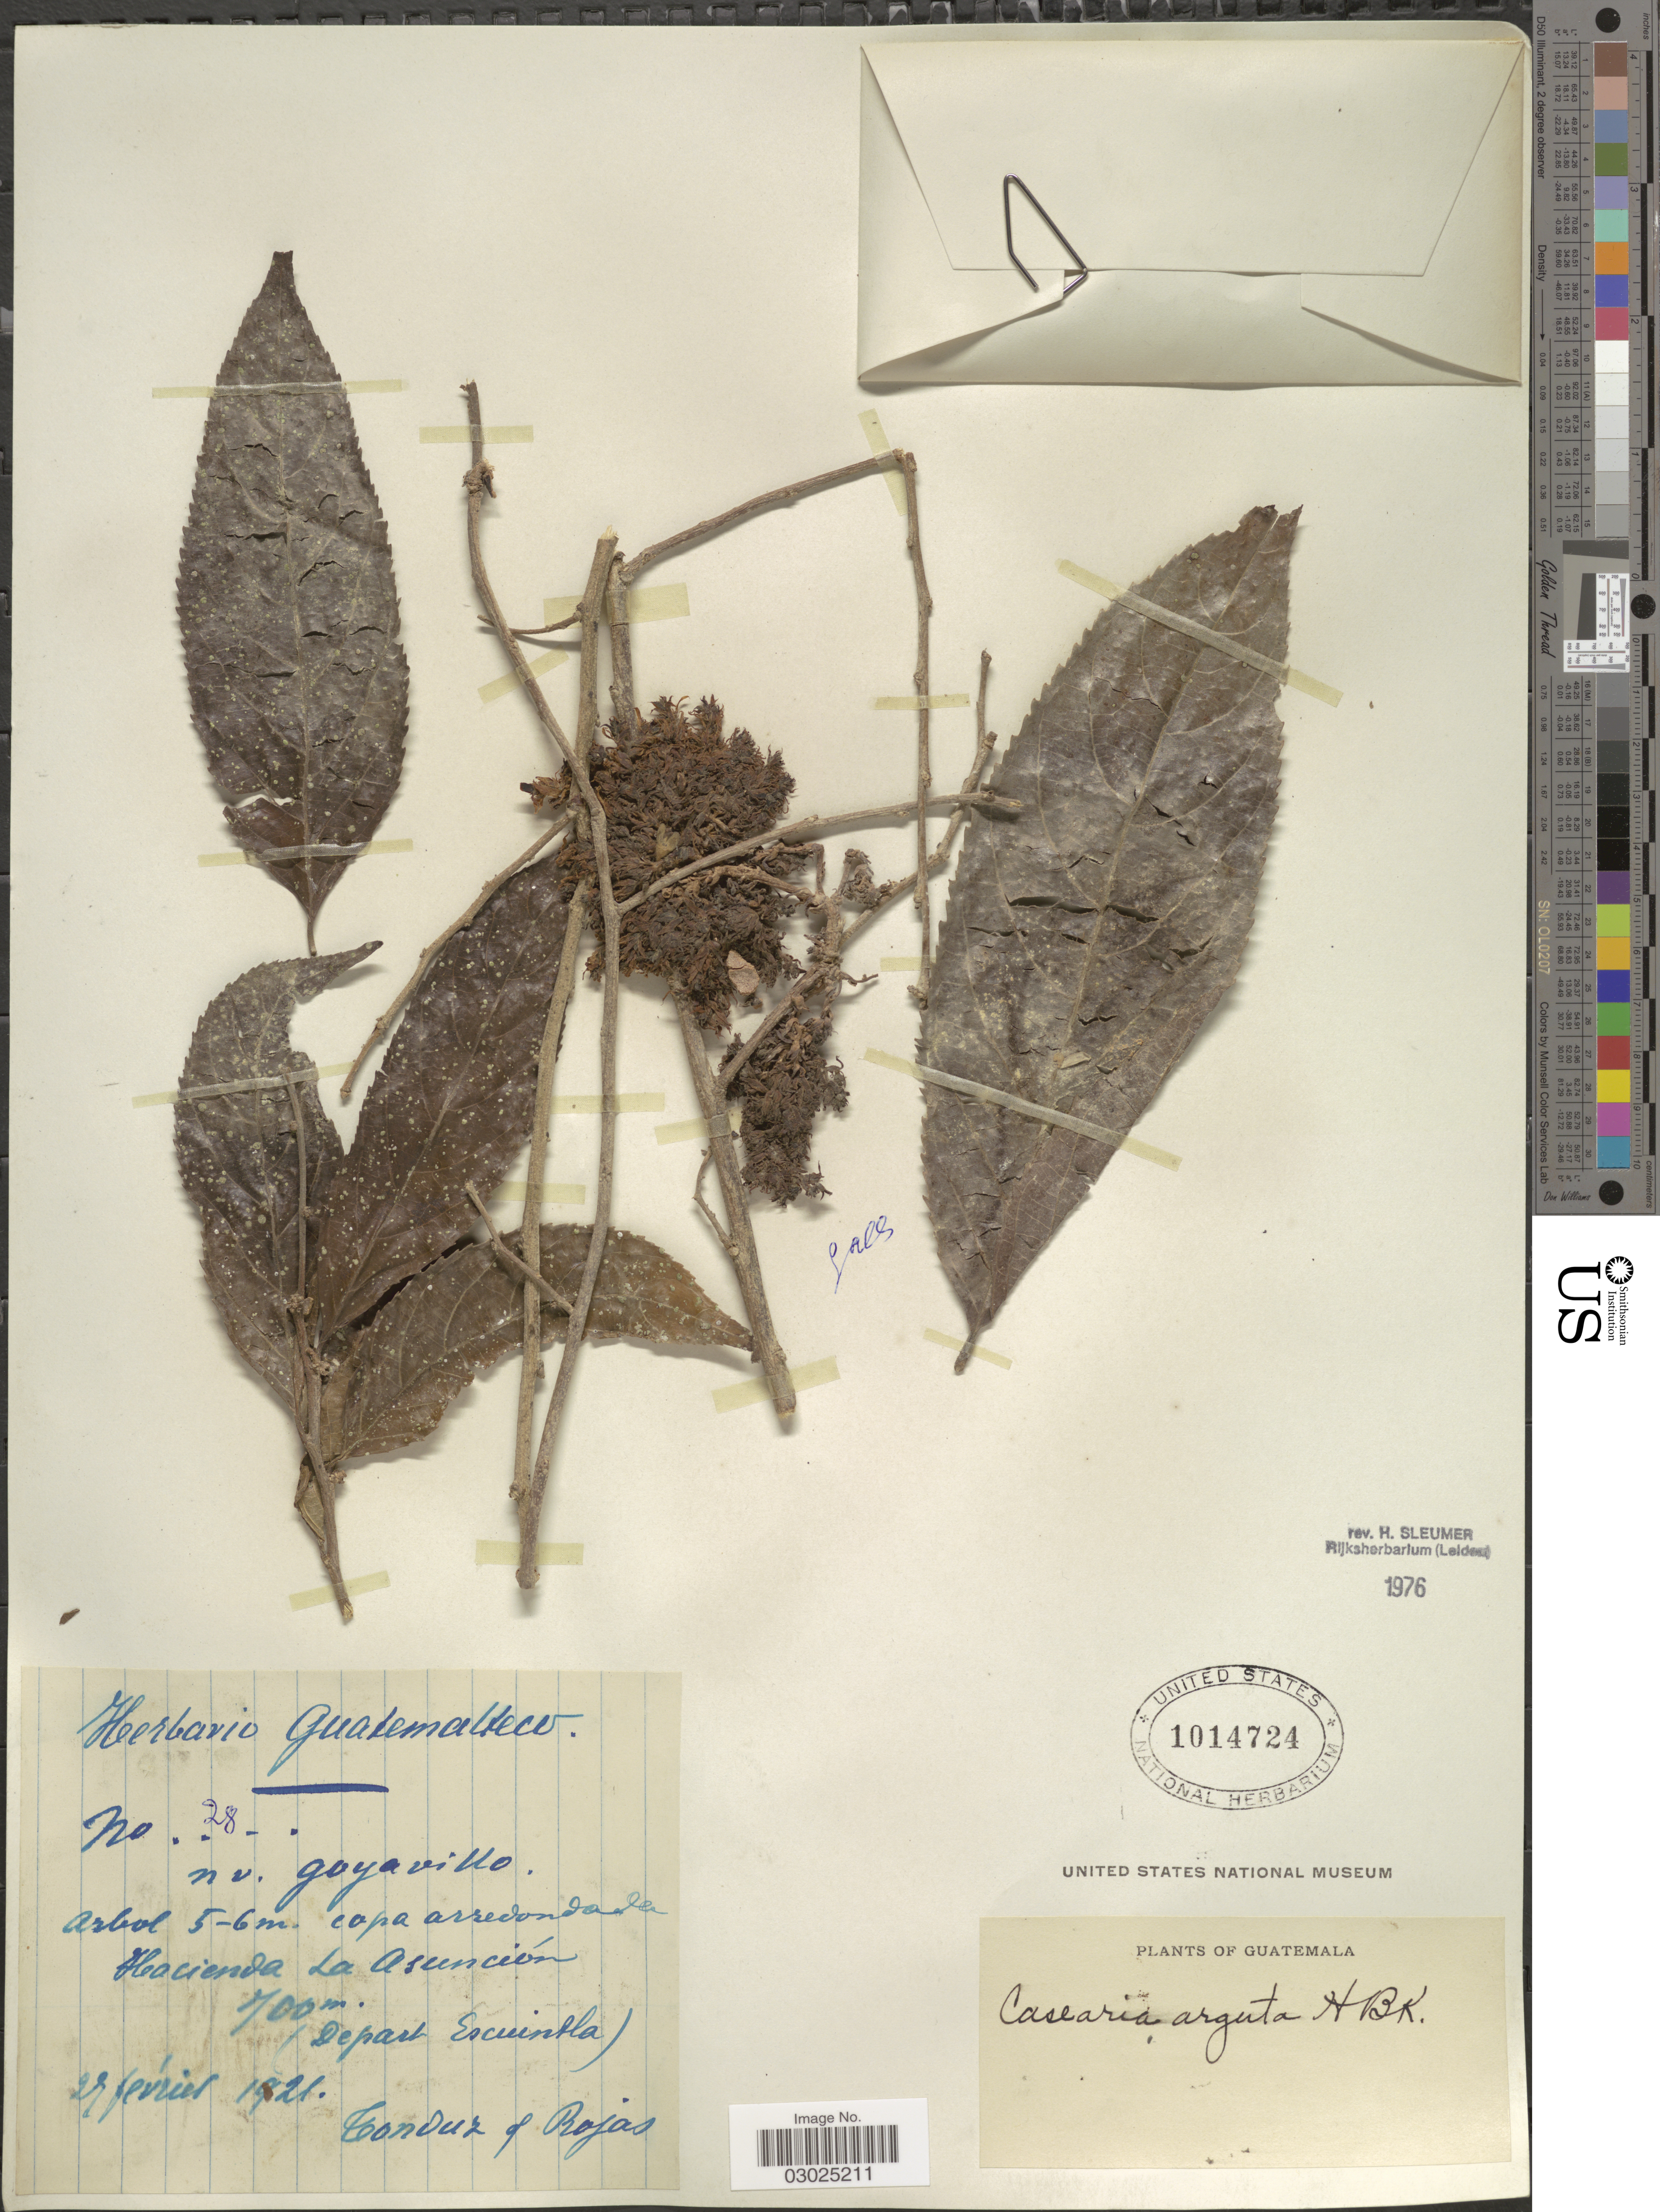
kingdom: Plantae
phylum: Tracheophyta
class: Magnoliopsida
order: Malpighiales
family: Salicaceae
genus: Casearia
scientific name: Casearia arguta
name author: Kunth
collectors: Tonduz & Rojas, --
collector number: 28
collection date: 1921-02-27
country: Guatemala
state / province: Escuintla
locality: Hacienda La Asunción (Depart. Escuintla).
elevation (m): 700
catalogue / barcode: US 1014724